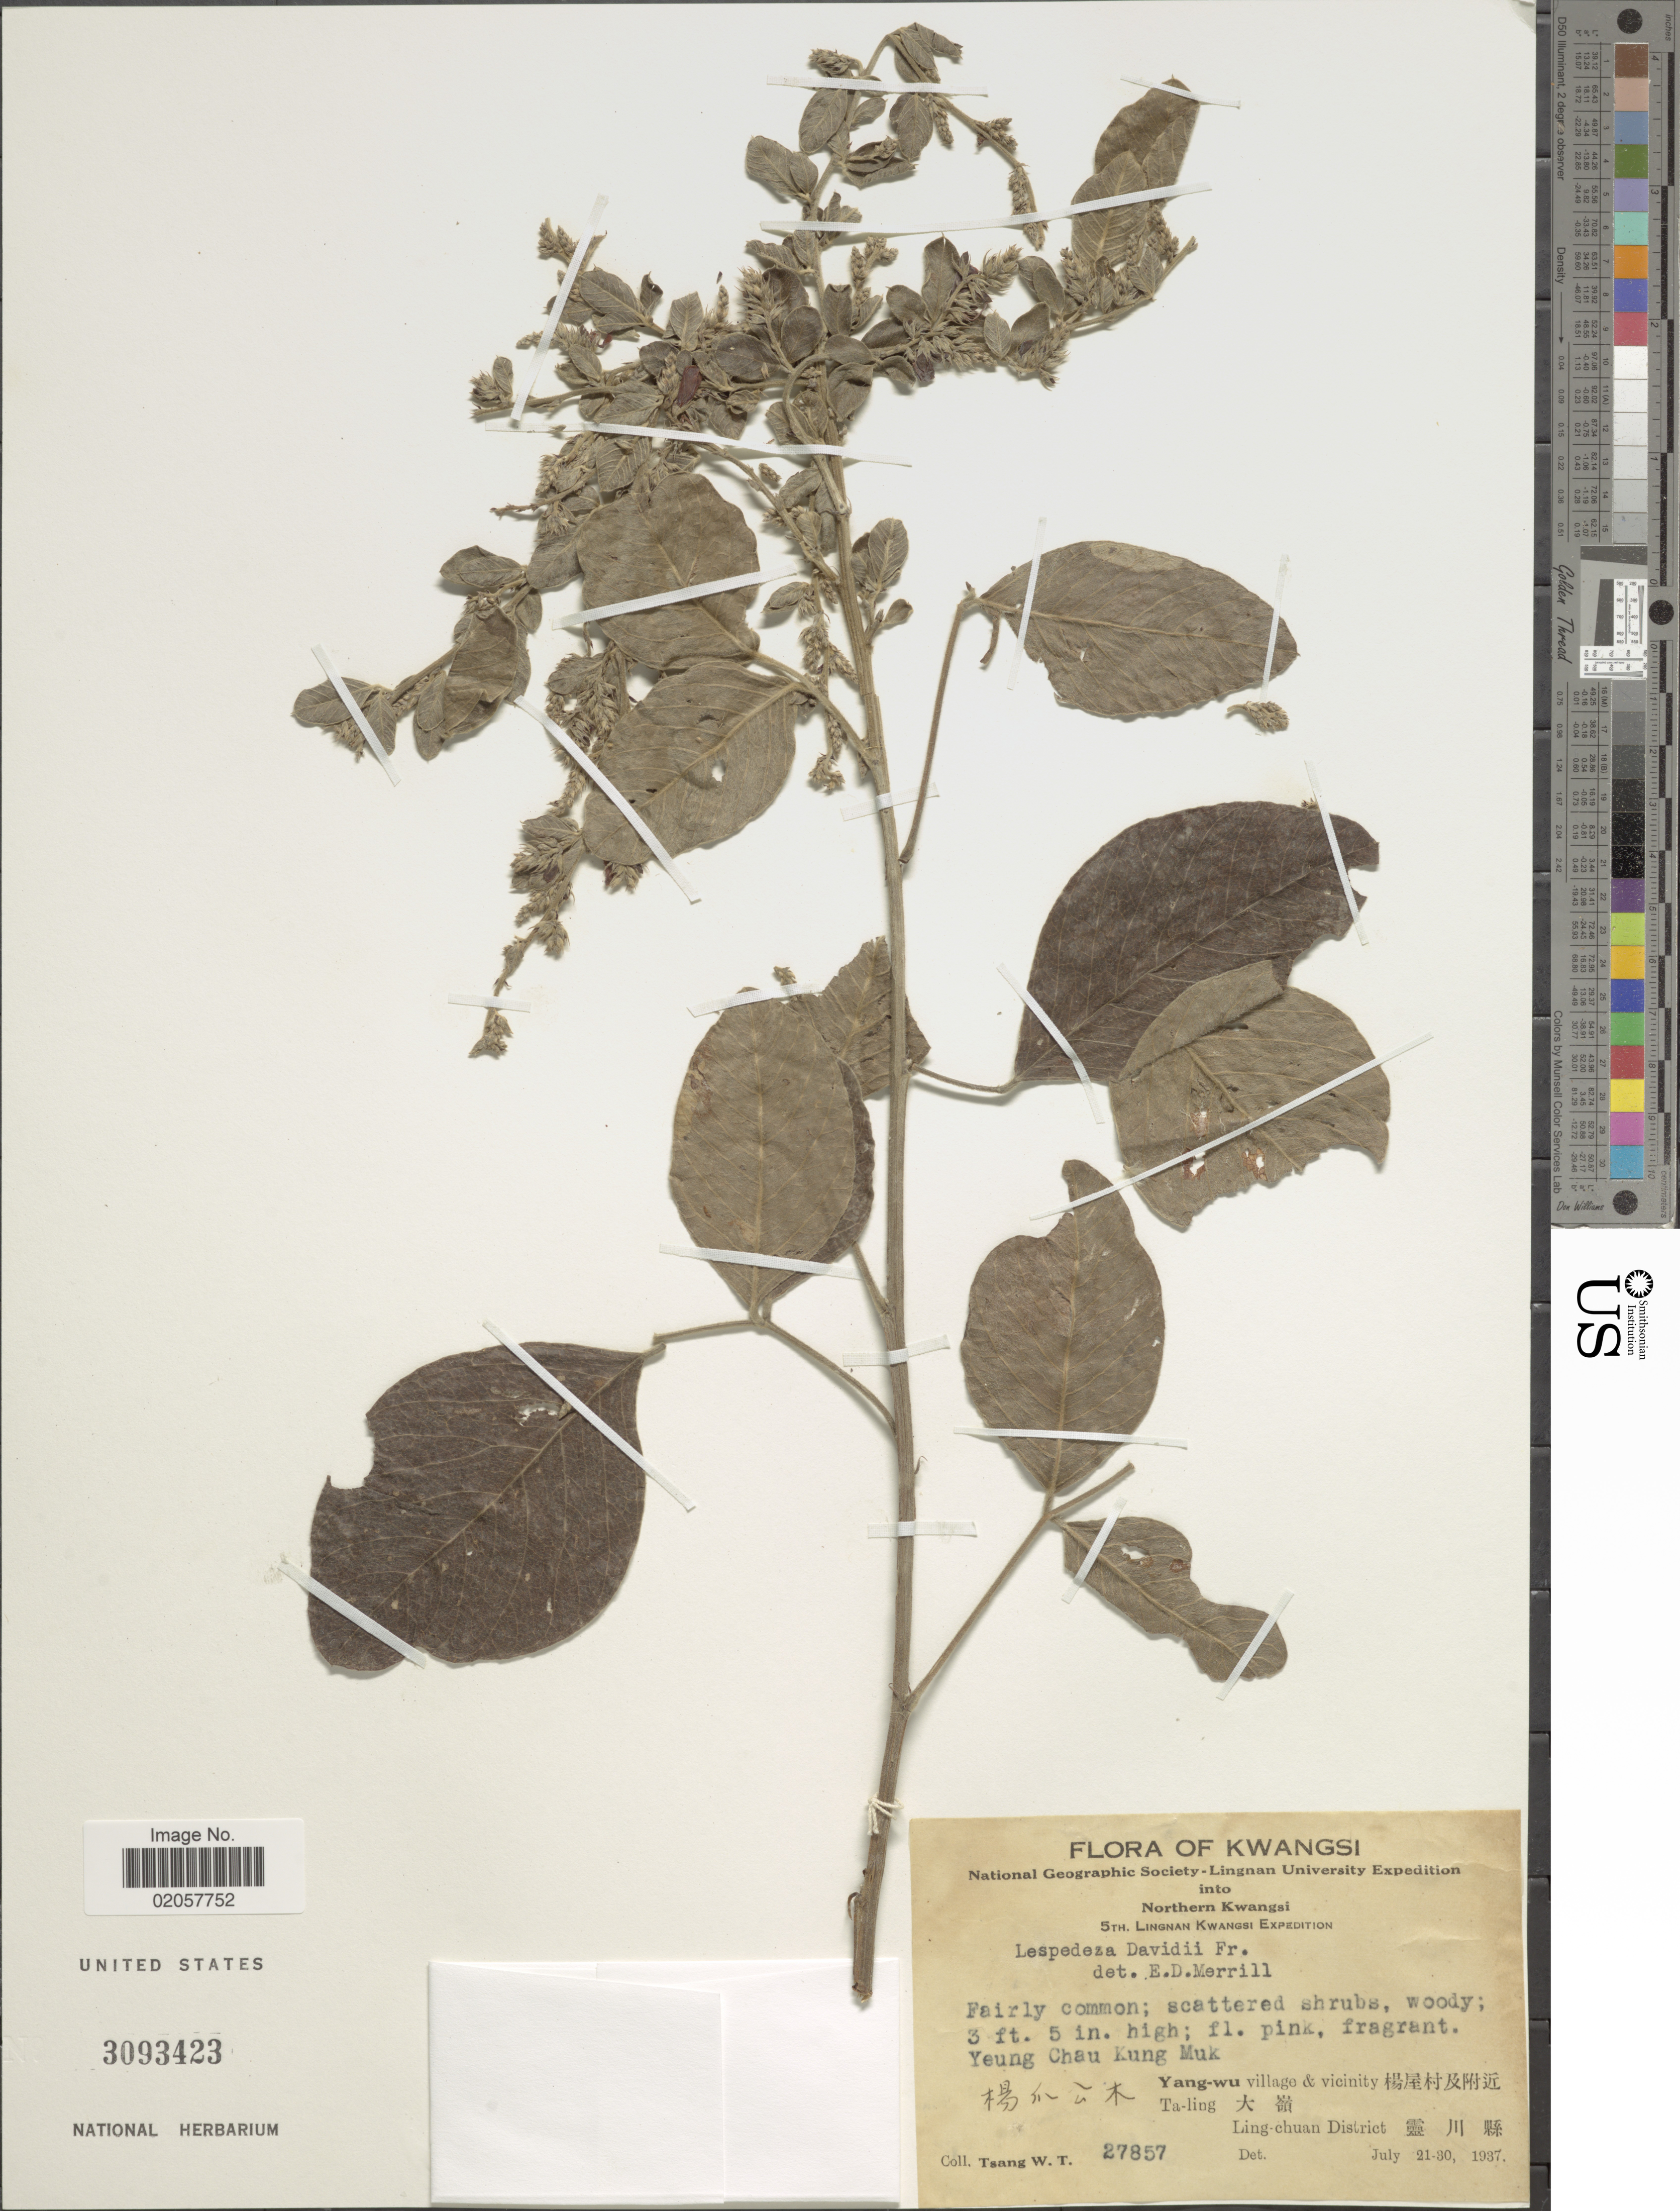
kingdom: Plantae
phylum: Tracheophyta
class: Magnoliopsida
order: Fabales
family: Fabaceae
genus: Lespedeza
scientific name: Lespedeza davidii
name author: Franch.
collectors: W. T. Tsang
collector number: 27857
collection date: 1937-07-21/1937-07-30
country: China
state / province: Guangxi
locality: Kwangsi, Yeung Chau Kung Muk, Yang-wu village & vicinity, Ta-ling, Ling-chuan District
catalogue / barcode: US 3093423